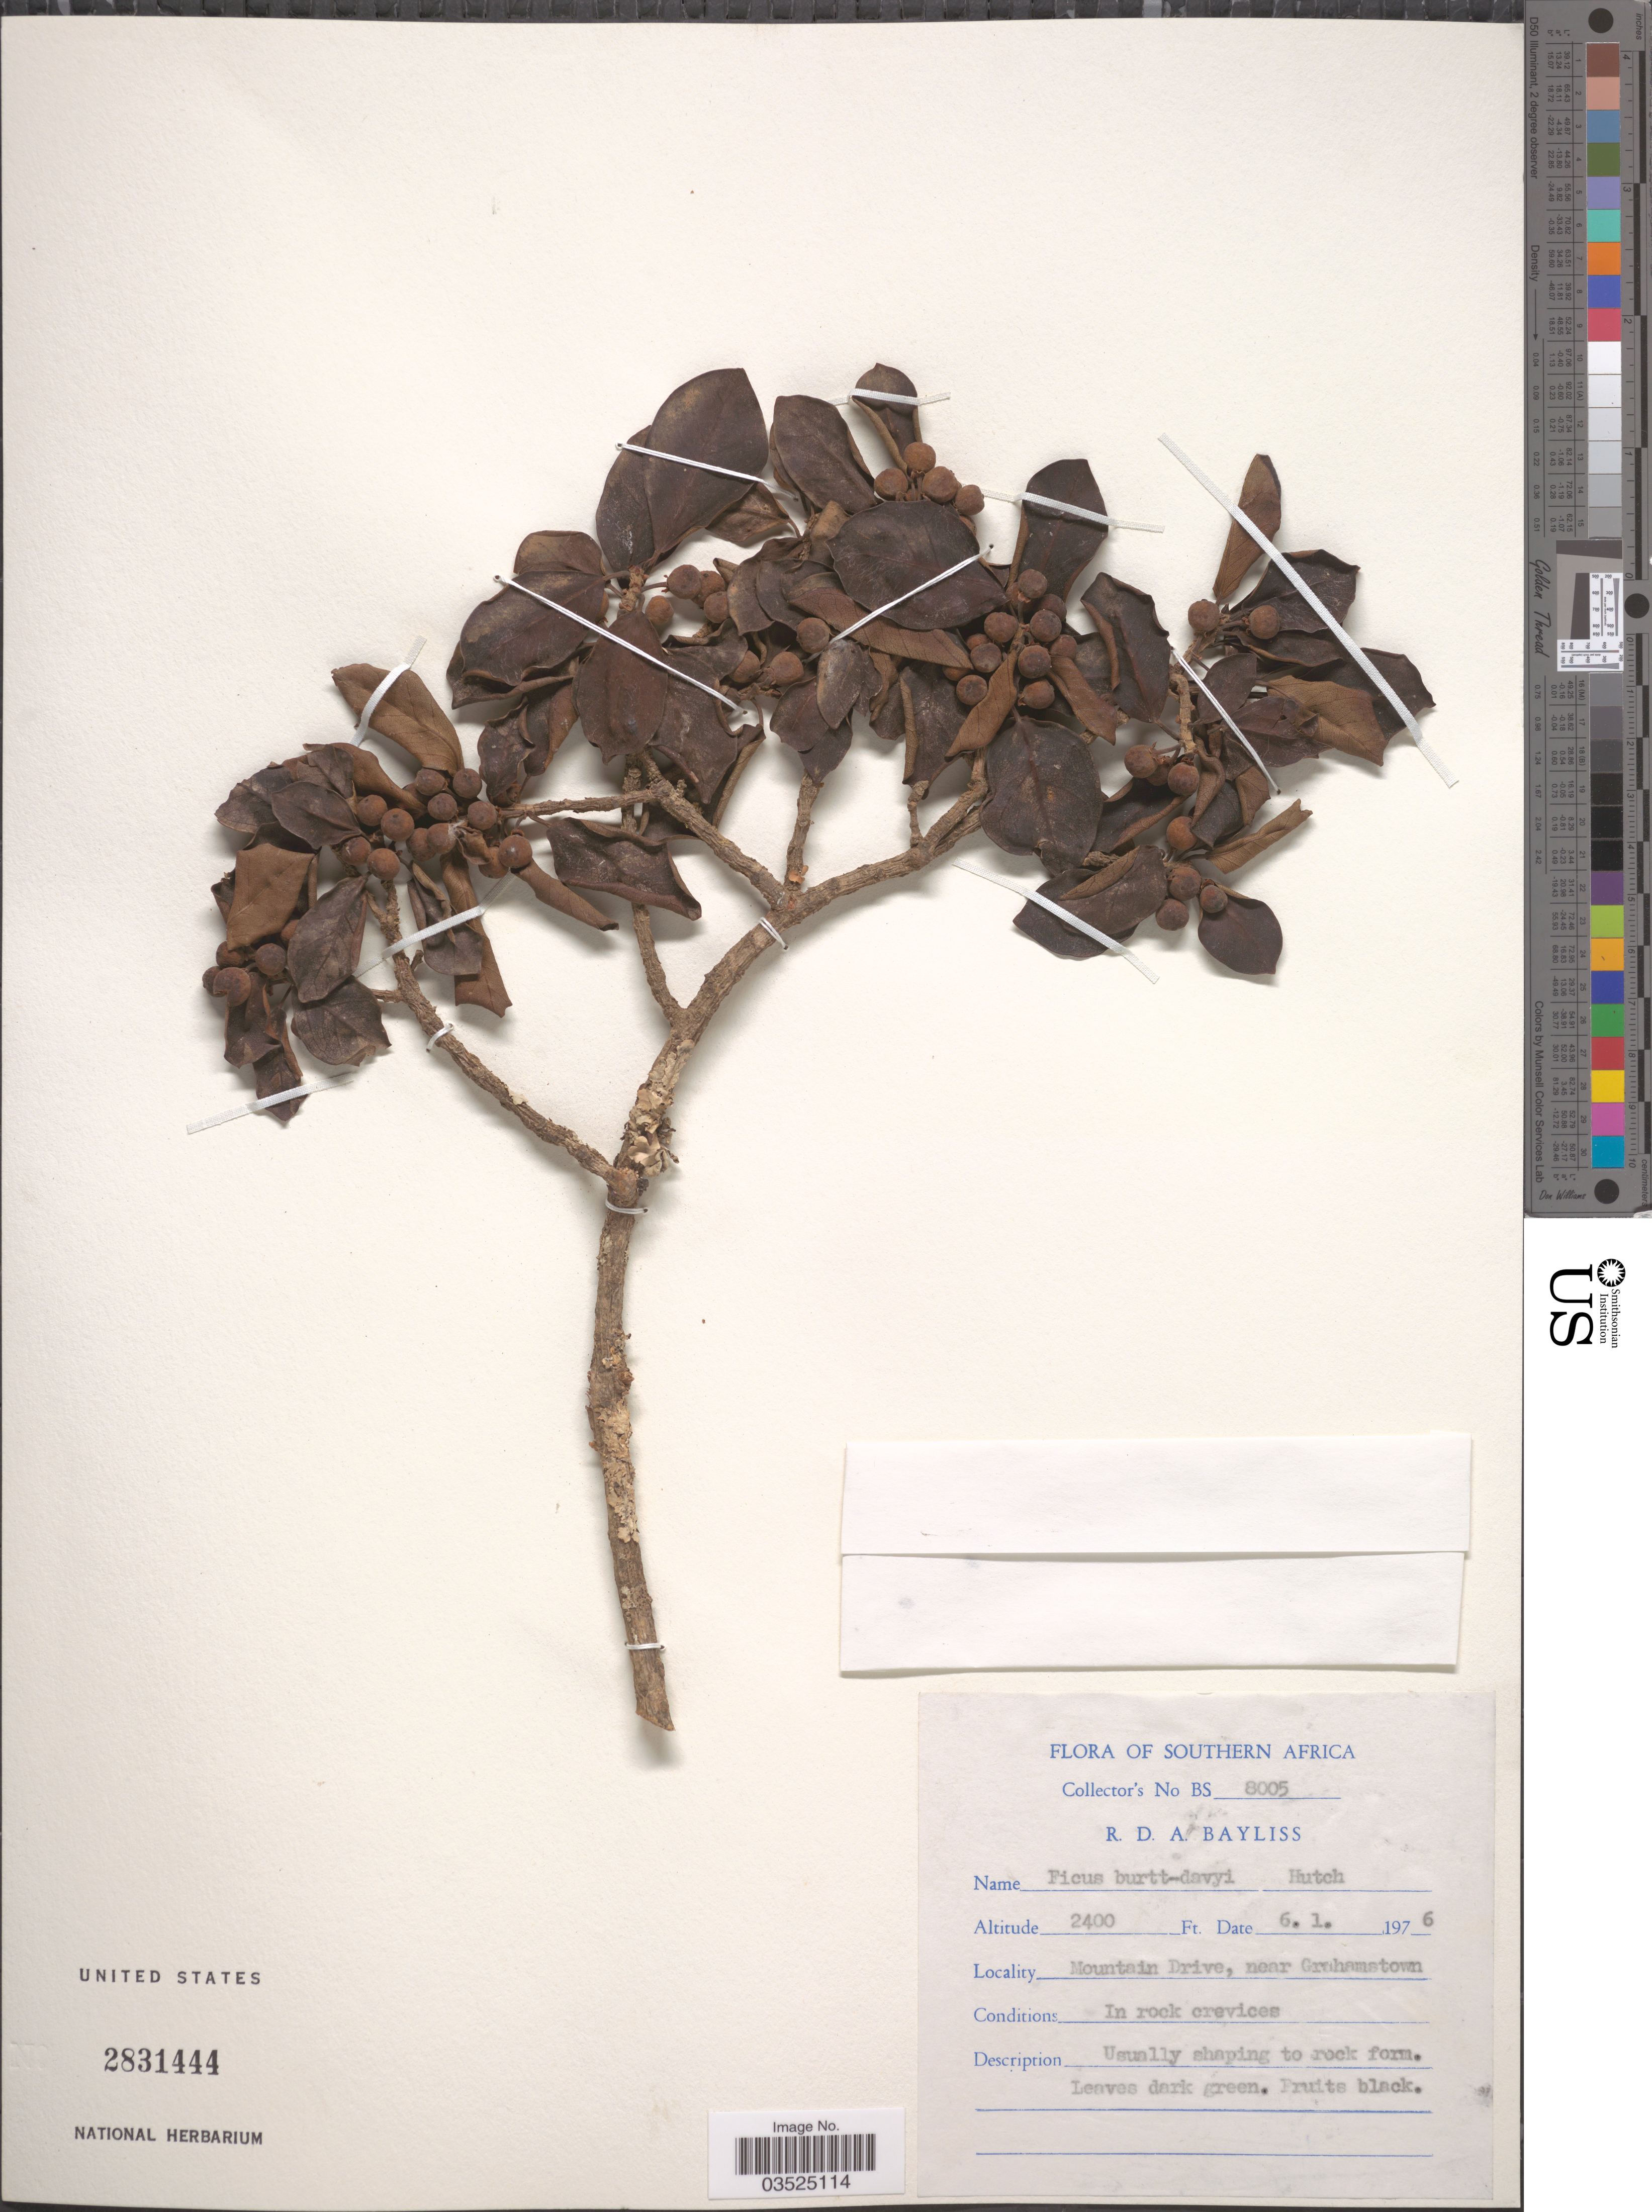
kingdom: Plantae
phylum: Tracheophyta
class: Magnoliopsida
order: Rosales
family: Moraceae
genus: Ficus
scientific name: Ficus burtt-davyi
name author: Hutch.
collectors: R. Bayliss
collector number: BS8005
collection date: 1976-01-06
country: South Africa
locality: Southern Africa. Mountain Drive, near Grahamstown.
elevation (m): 732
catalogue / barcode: US 2831444